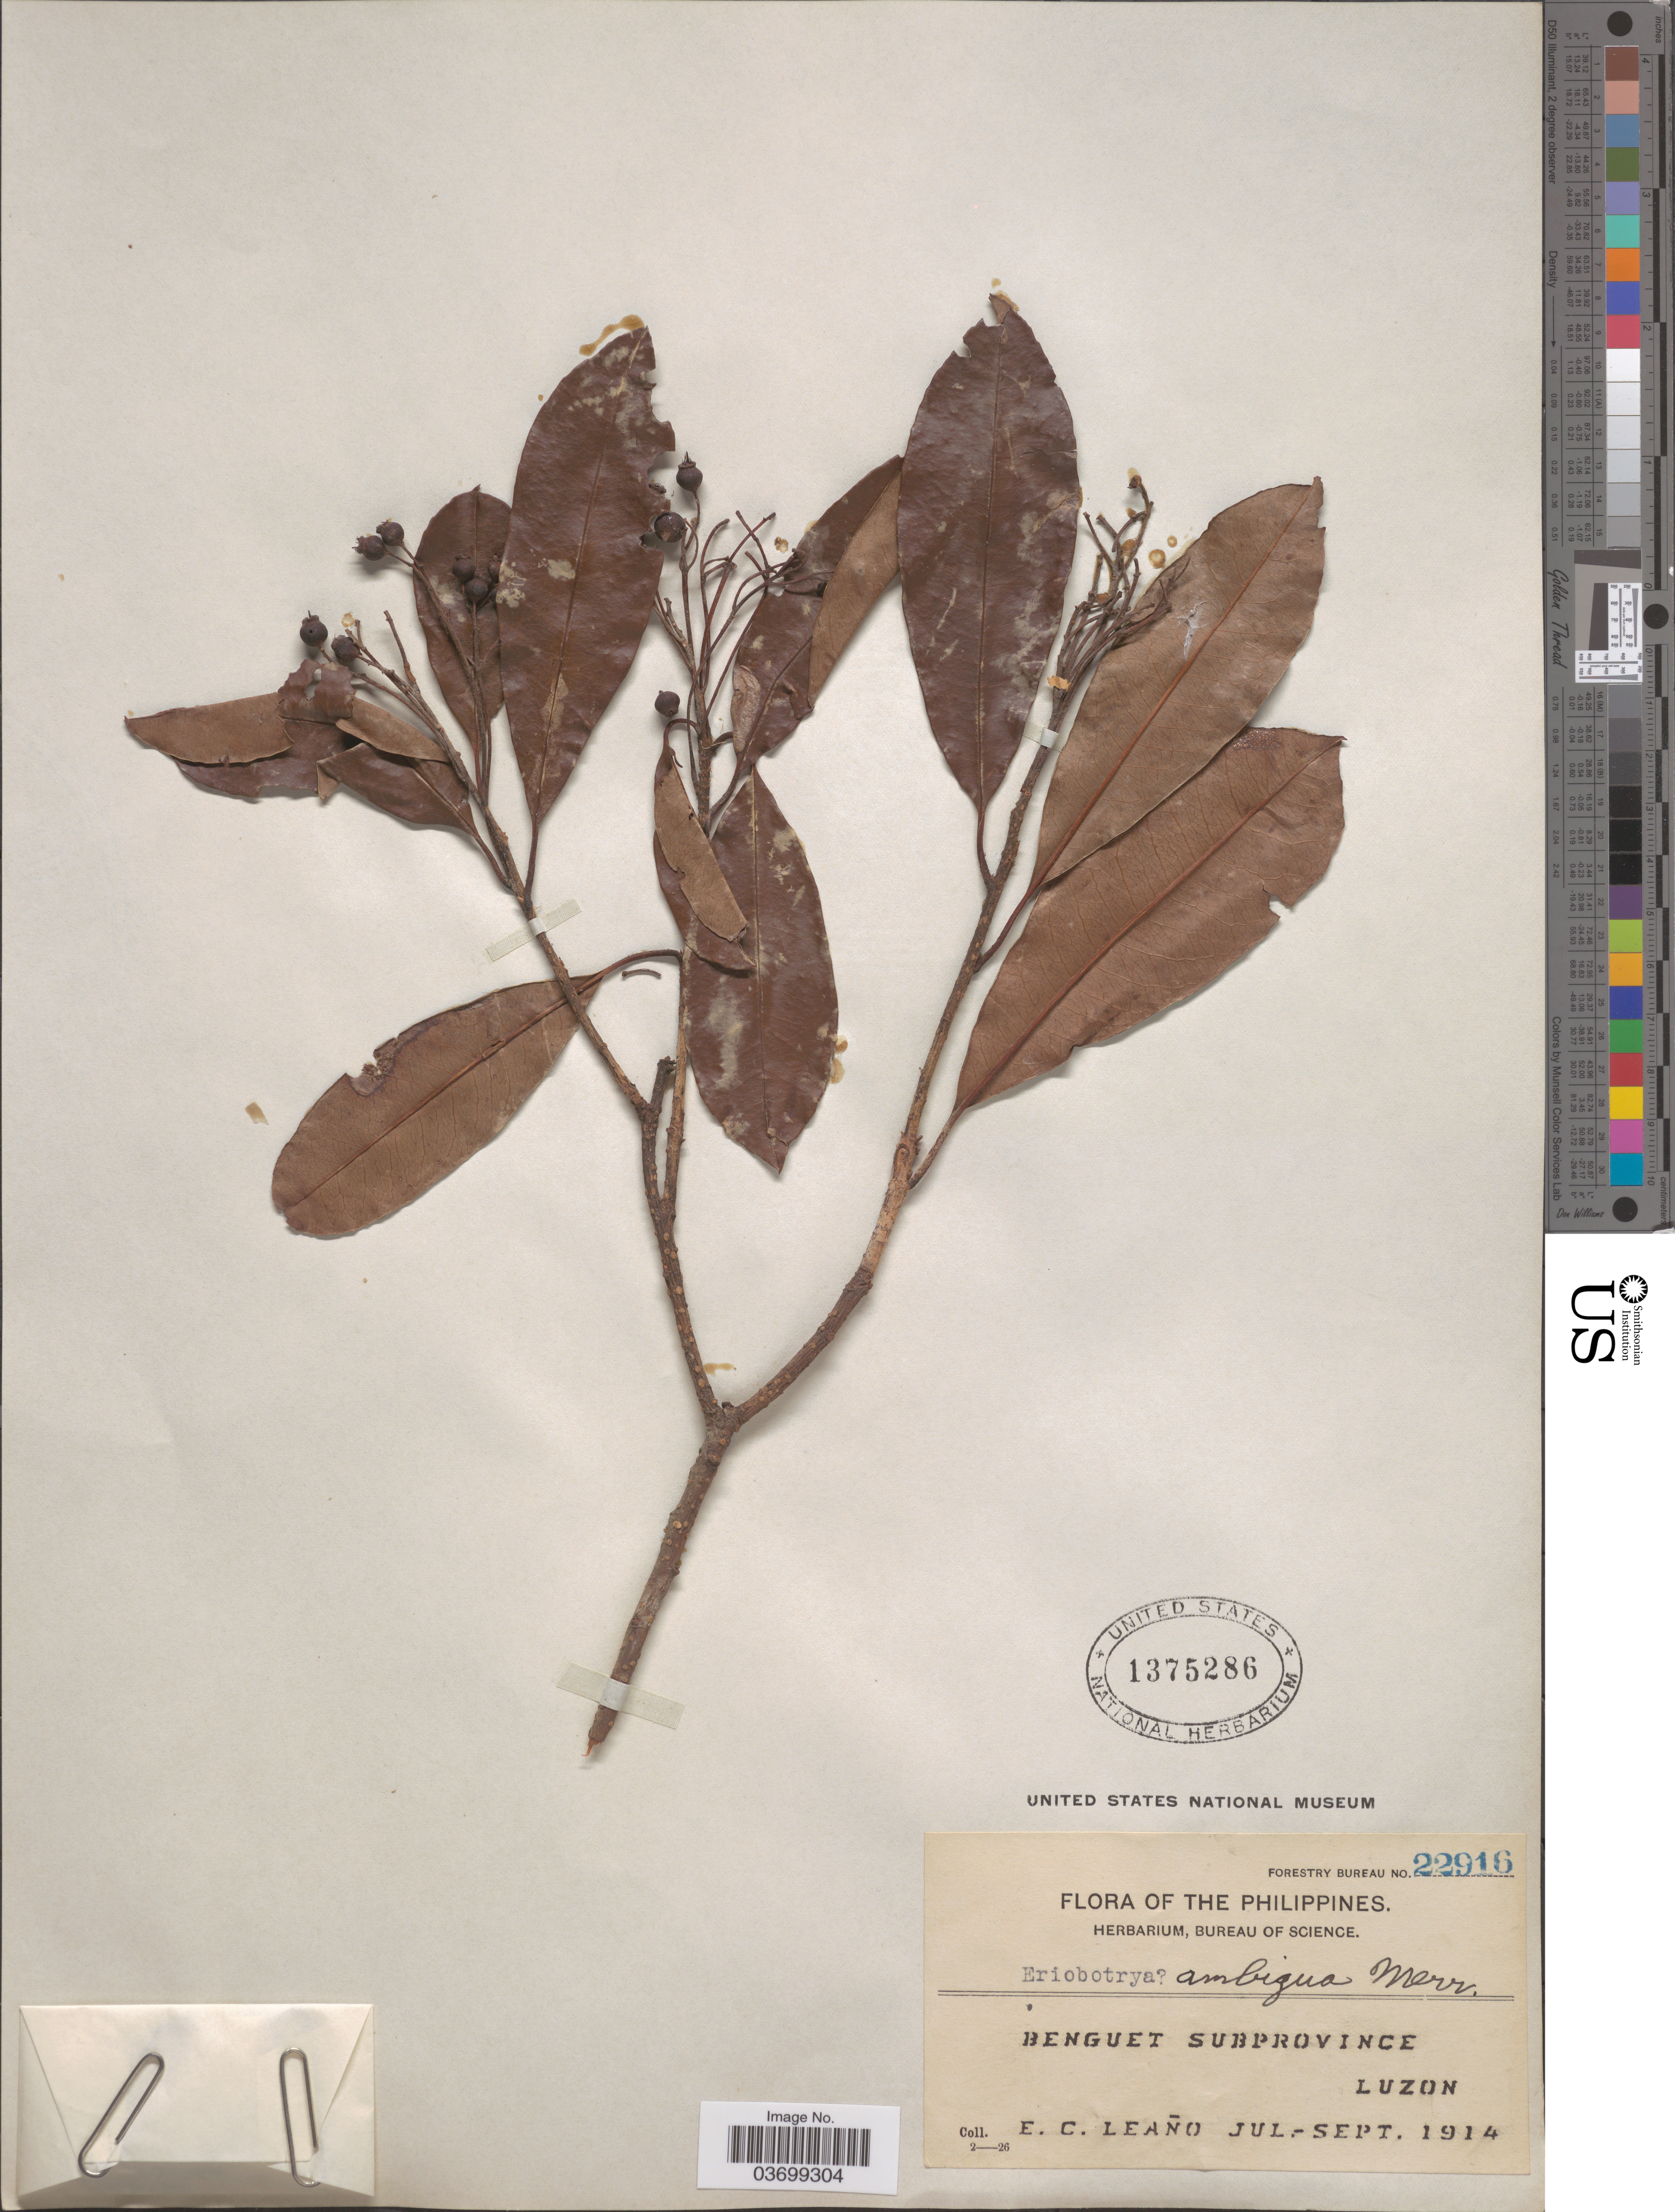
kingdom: Plantae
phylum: Tracheophyta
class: Magnoliopsida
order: Rosales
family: Rosaceae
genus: Stranvaesia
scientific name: Stranvaesia nussia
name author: (Buch.-Ham. ex D. Don) Decne.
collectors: E. Leano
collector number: Forestry Bureau 22916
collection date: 1914-07/1914-09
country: Philippines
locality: Benguet Subrpovince, Luzon.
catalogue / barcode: US 1375286